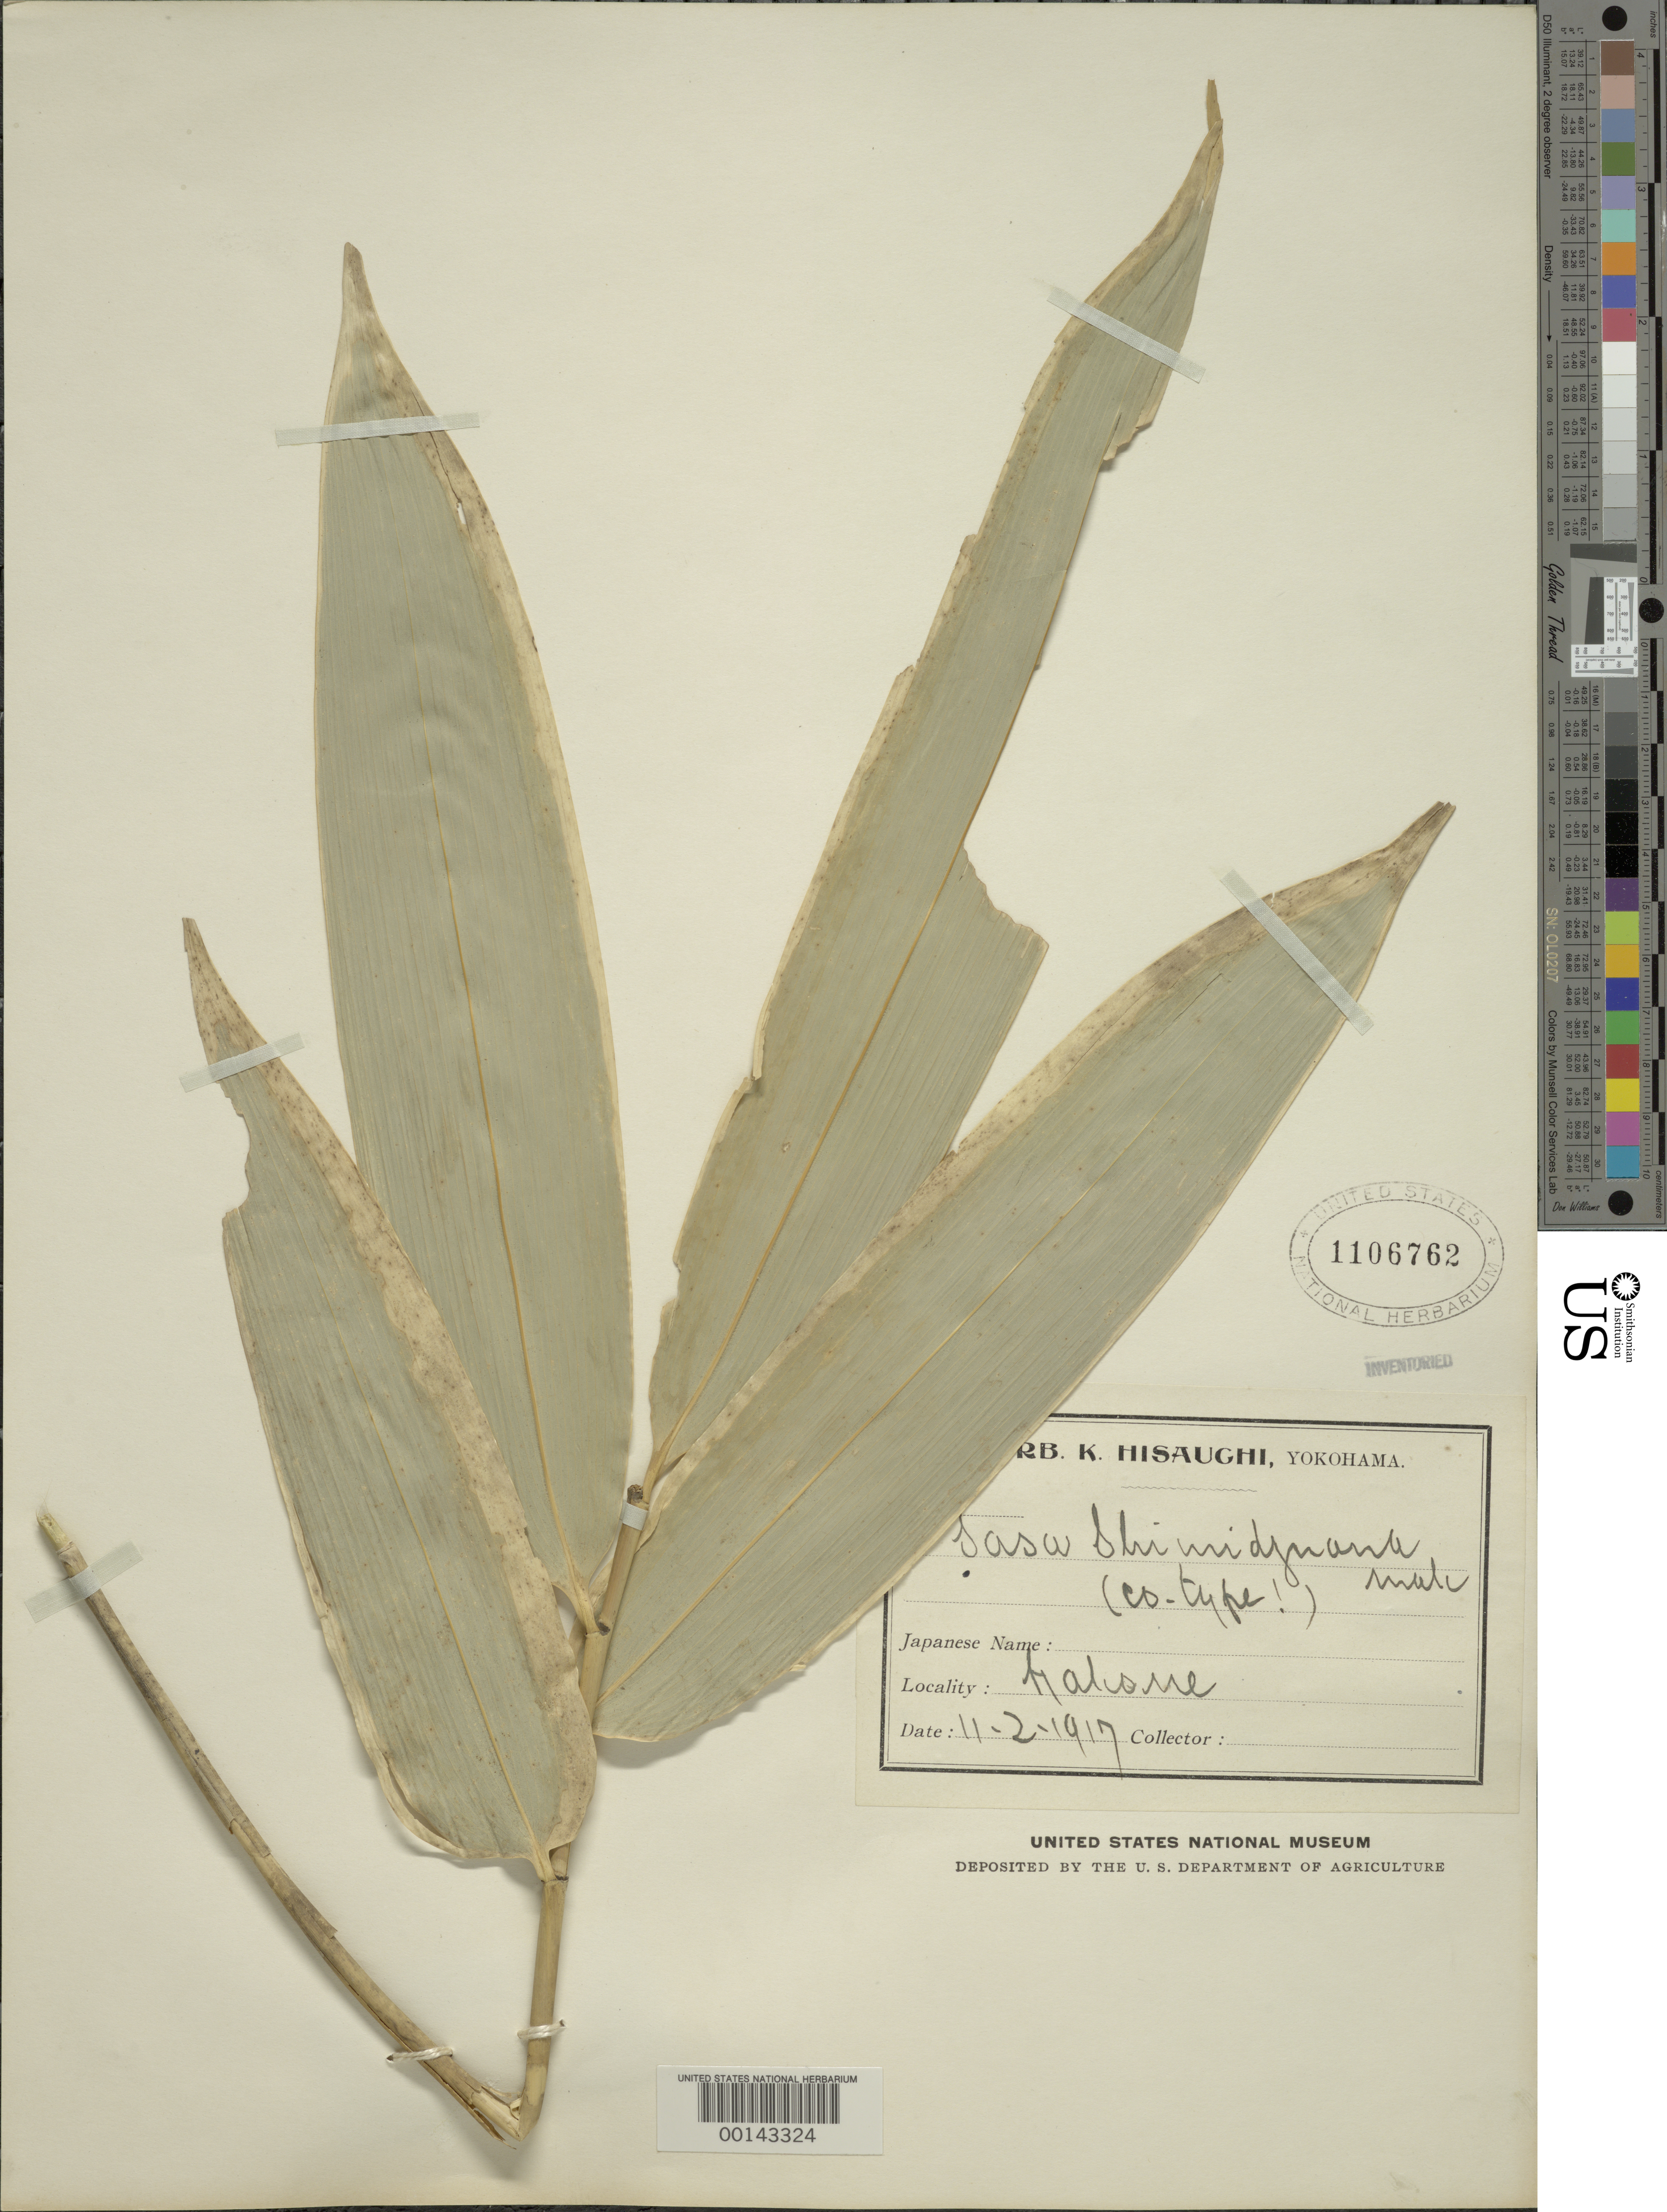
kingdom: Plantae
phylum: Tracheophyta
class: Liliopsida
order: Poales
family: Poaceae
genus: Sasa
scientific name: Sasa shimidzuana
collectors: K. Hisauchi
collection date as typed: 11 Feb 1917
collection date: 1917-02-11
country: Japan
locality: Hakone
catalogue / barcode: US 1106762